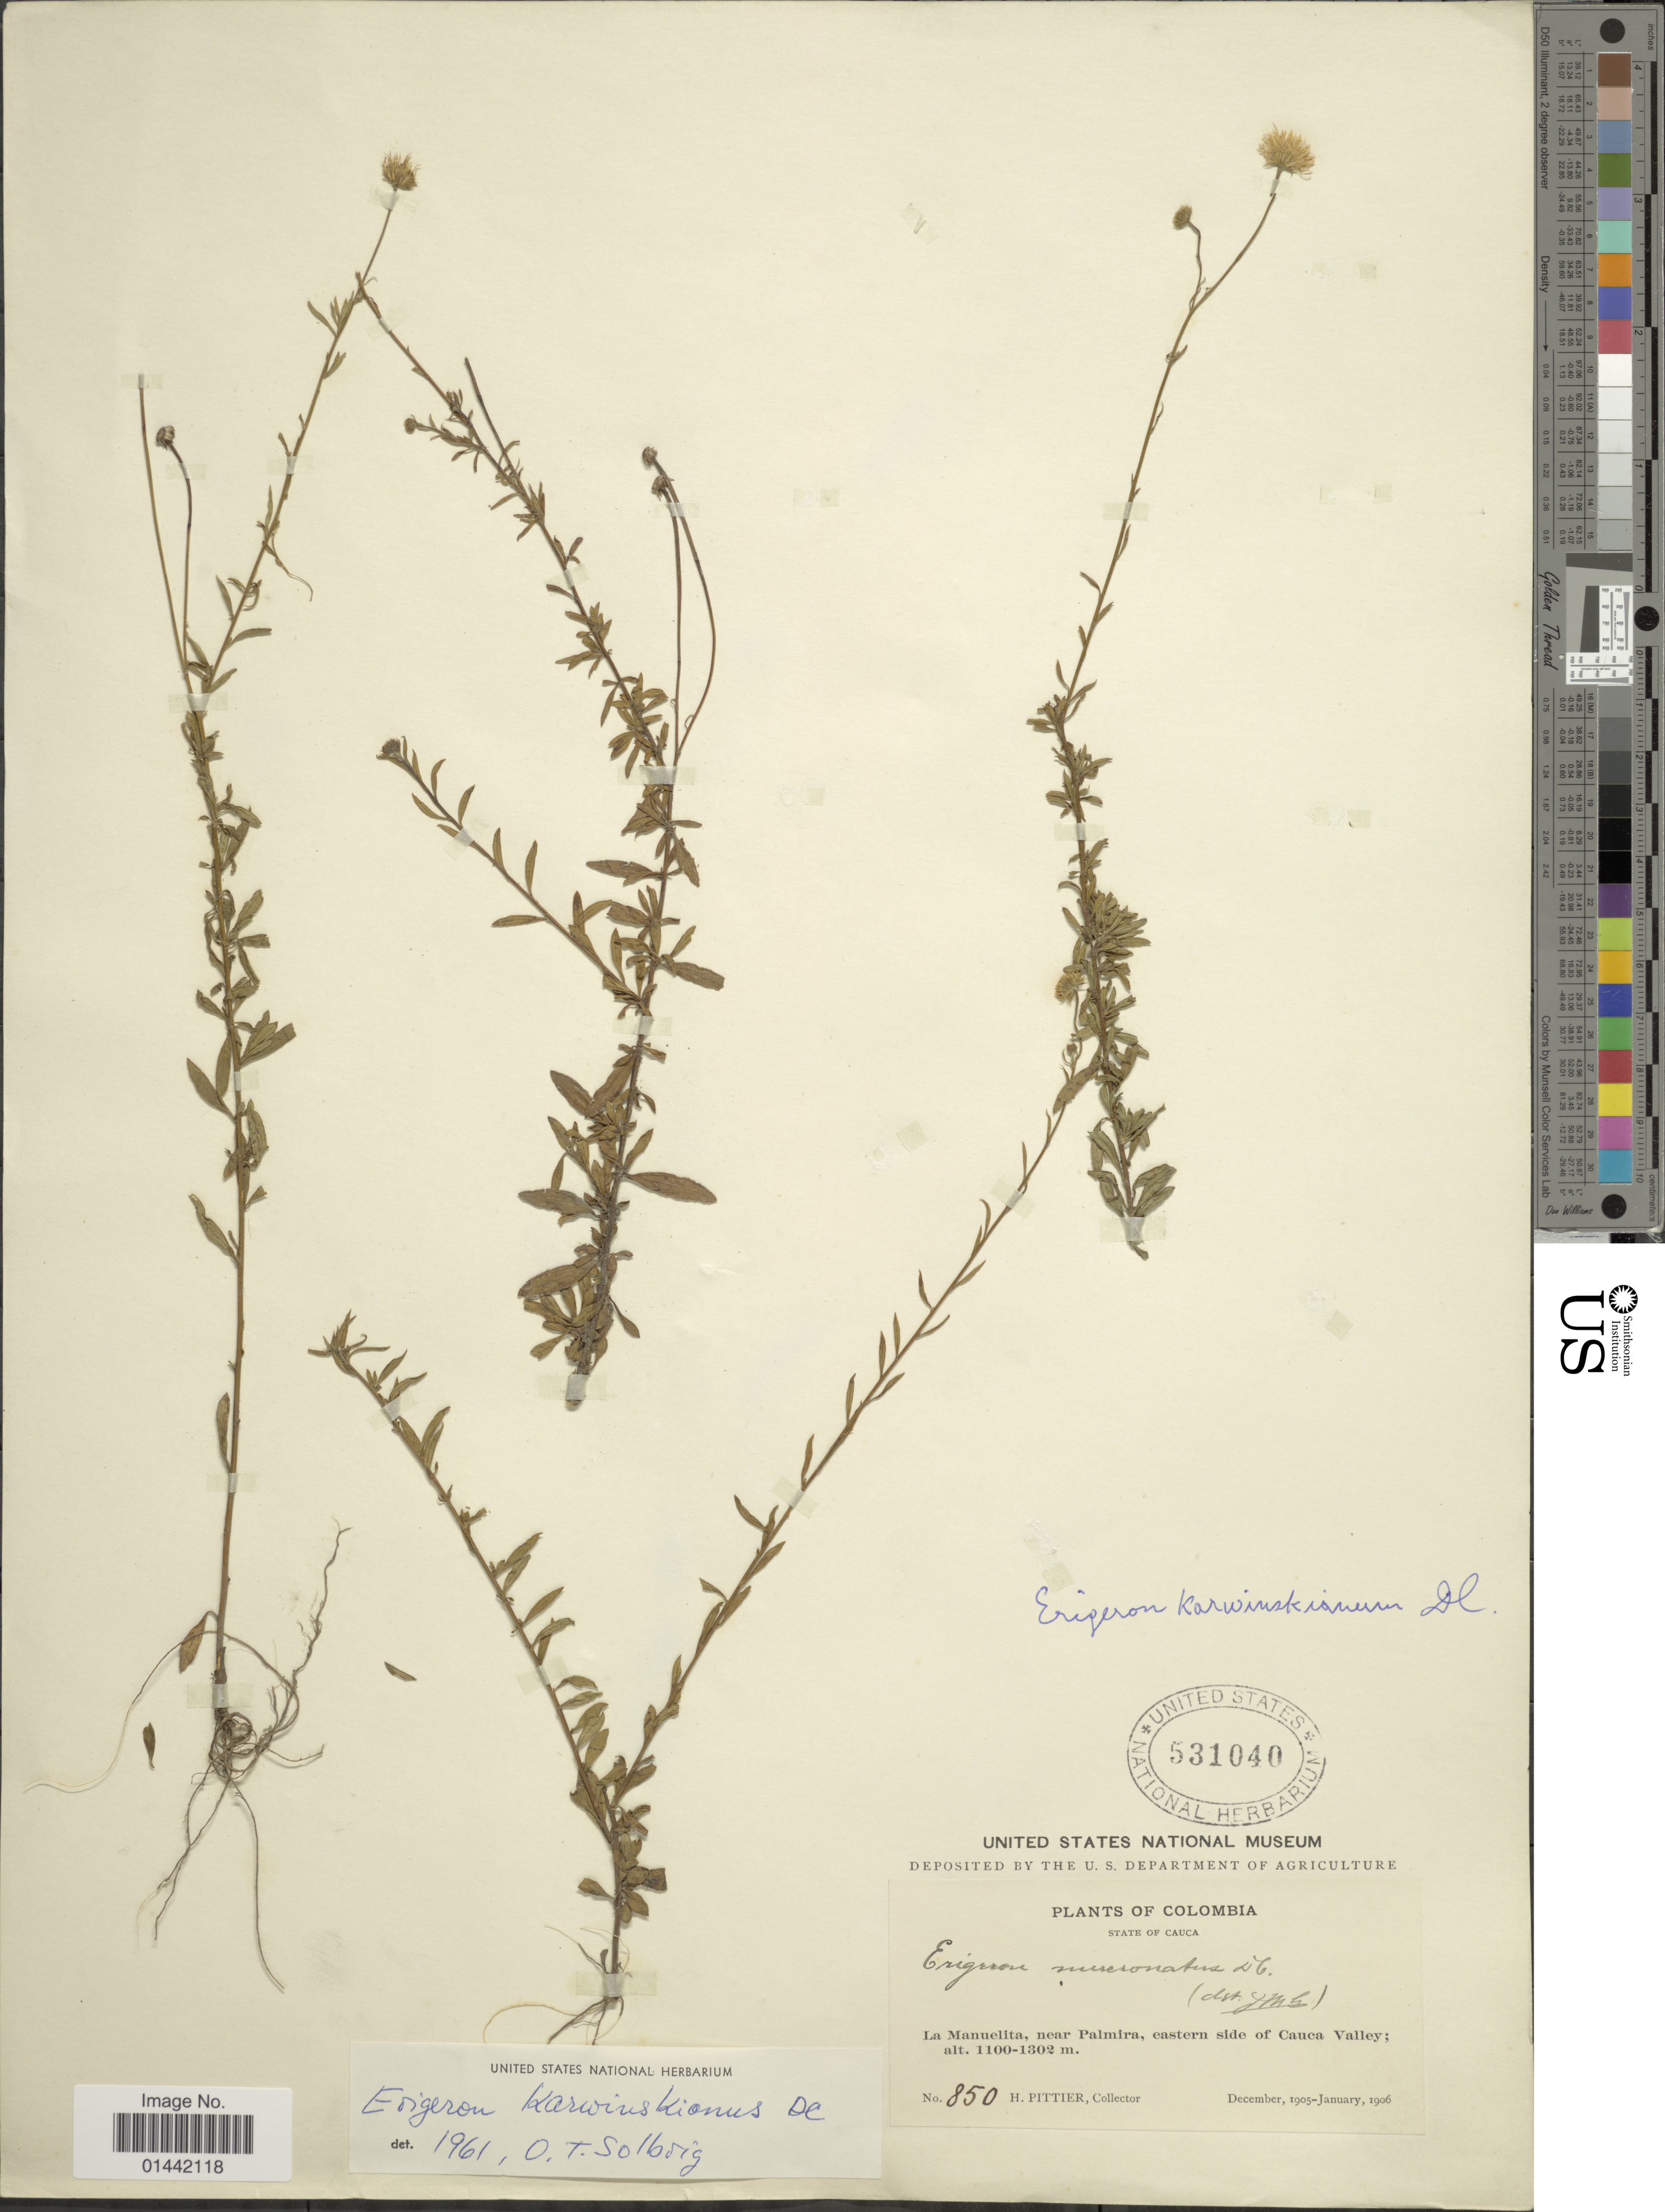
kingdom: Plantae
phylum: Tracheophyta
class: Magnoliopsida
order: Asterales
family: Asteraceae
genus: Erigeron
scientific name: Erigeron karvinskianus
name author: DC.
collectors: H. F. Pittier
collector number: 850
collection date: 1905-12/1906-01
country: Colombia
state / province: Cauca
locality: La Manuelita, near Palmira, eastern side of Cauca Valley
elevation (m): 1100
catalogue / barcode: US 531040